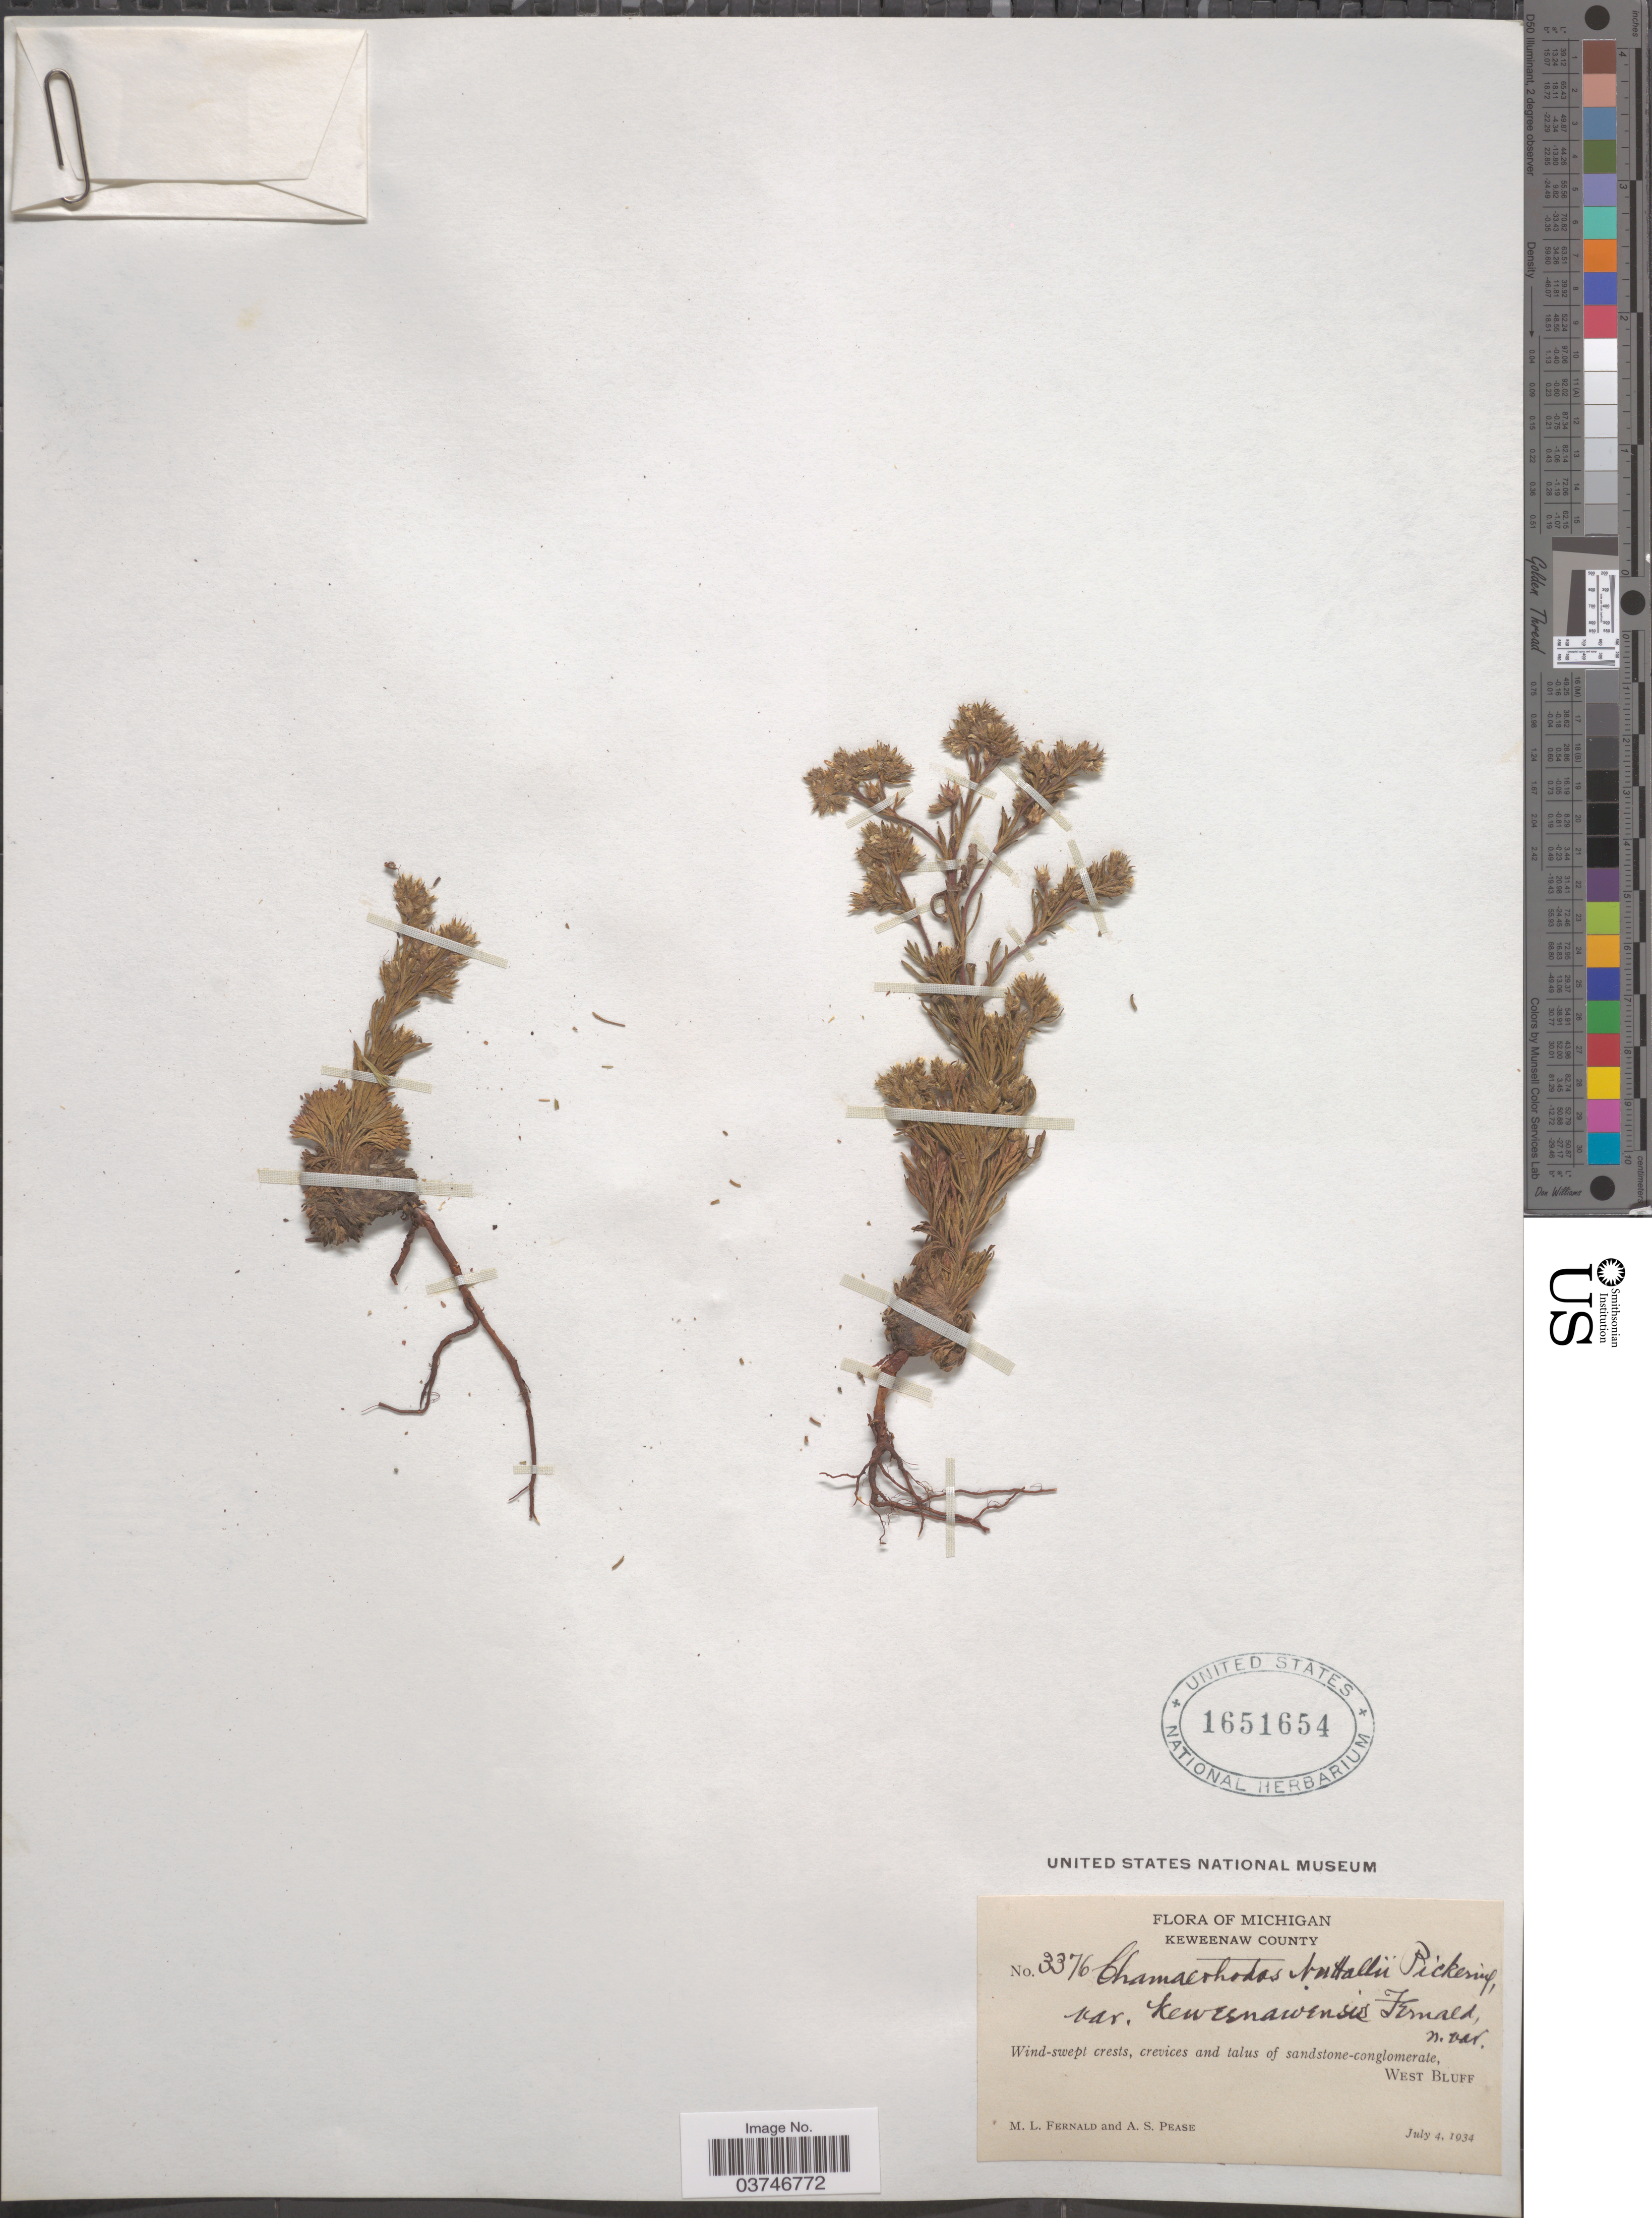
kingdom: Plantae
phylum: Tracheophyta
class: Magnoliopsida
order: Rosales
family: Rosaceae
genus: Chamaerhodos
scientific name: Chamaerhodos erecta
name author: (L.) Bunge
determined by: U.S. National Herbarium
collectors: M. L. Fernald & A. S. Pease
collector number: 3376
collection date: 1934-07-04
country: United States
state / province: Michigan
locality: Keweenaw County. West Bluff.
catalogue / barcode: US 1651654